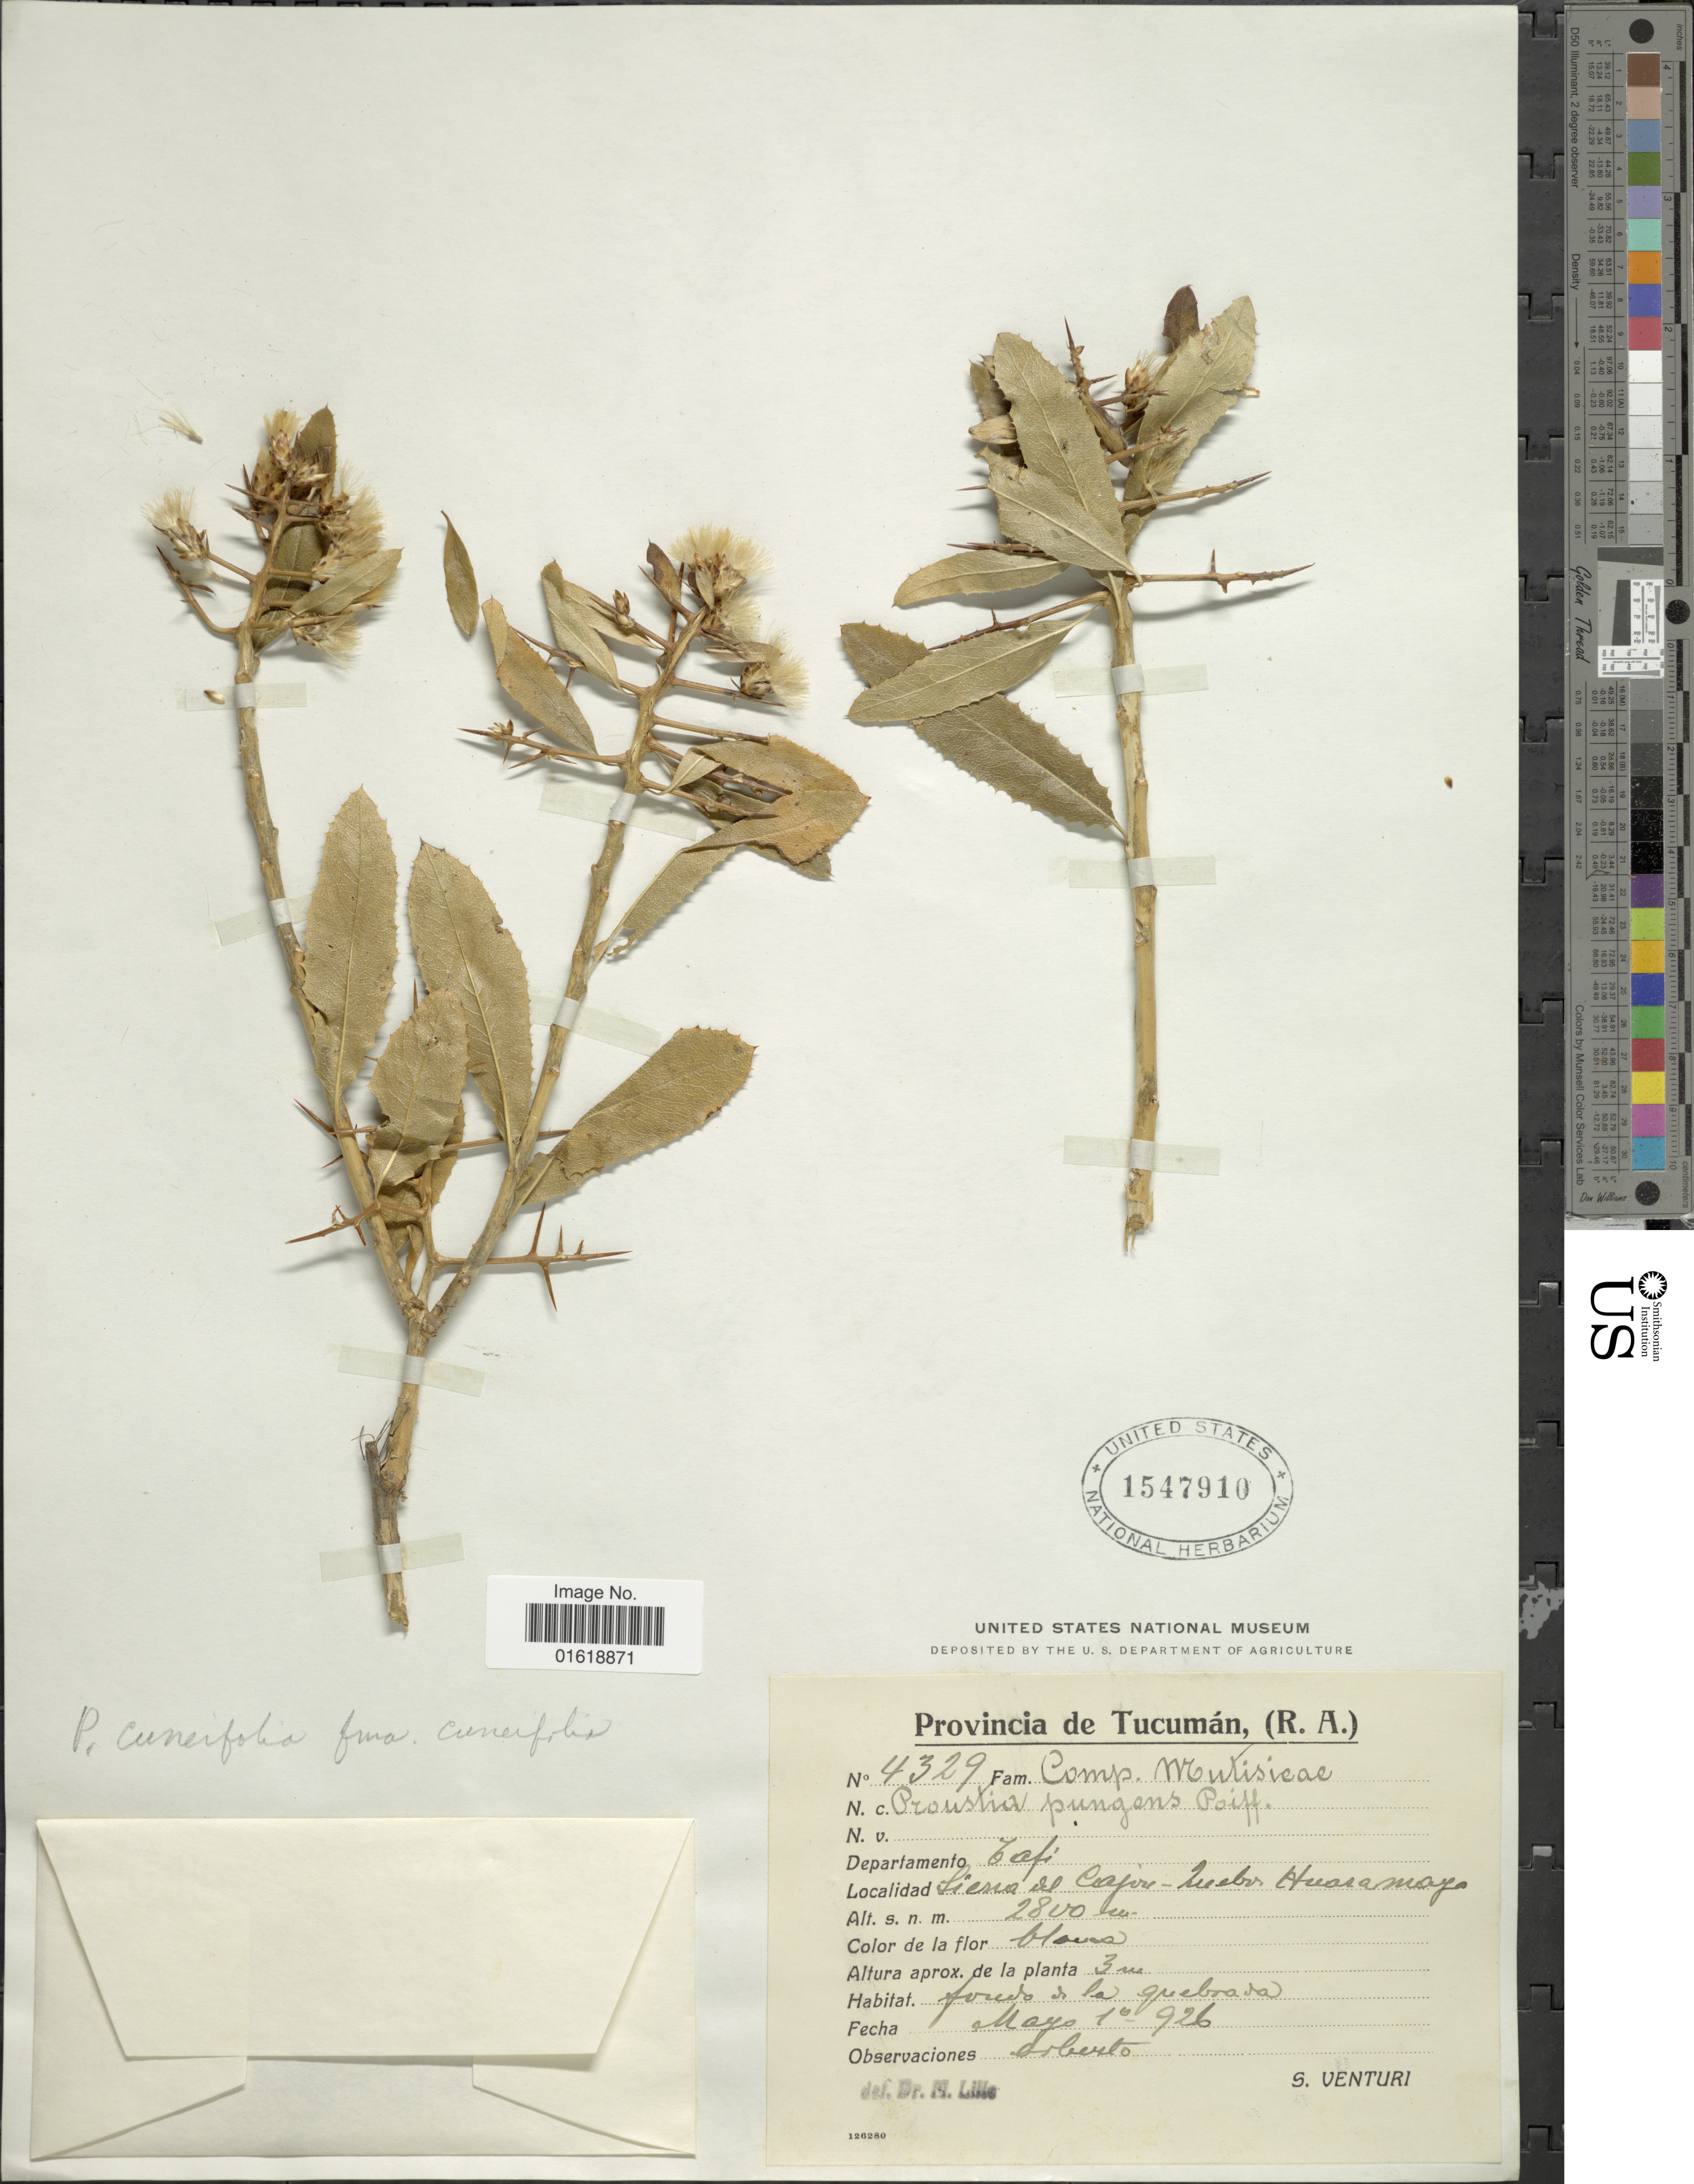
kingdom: Plantae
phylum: Tracheophyta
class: Magnoliopsida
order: Asterales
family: Asteraceae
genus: Proustia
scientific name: Proustia pungens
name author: Poepp. ex Less.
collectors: S. Venturi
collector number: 4329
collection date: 1926-05-01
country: Argentina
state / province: Tucuman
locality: Departamento Tafi. Sierra del Cajon - Quebra Huasamayo.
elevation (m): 2800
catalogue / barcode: US 1547910